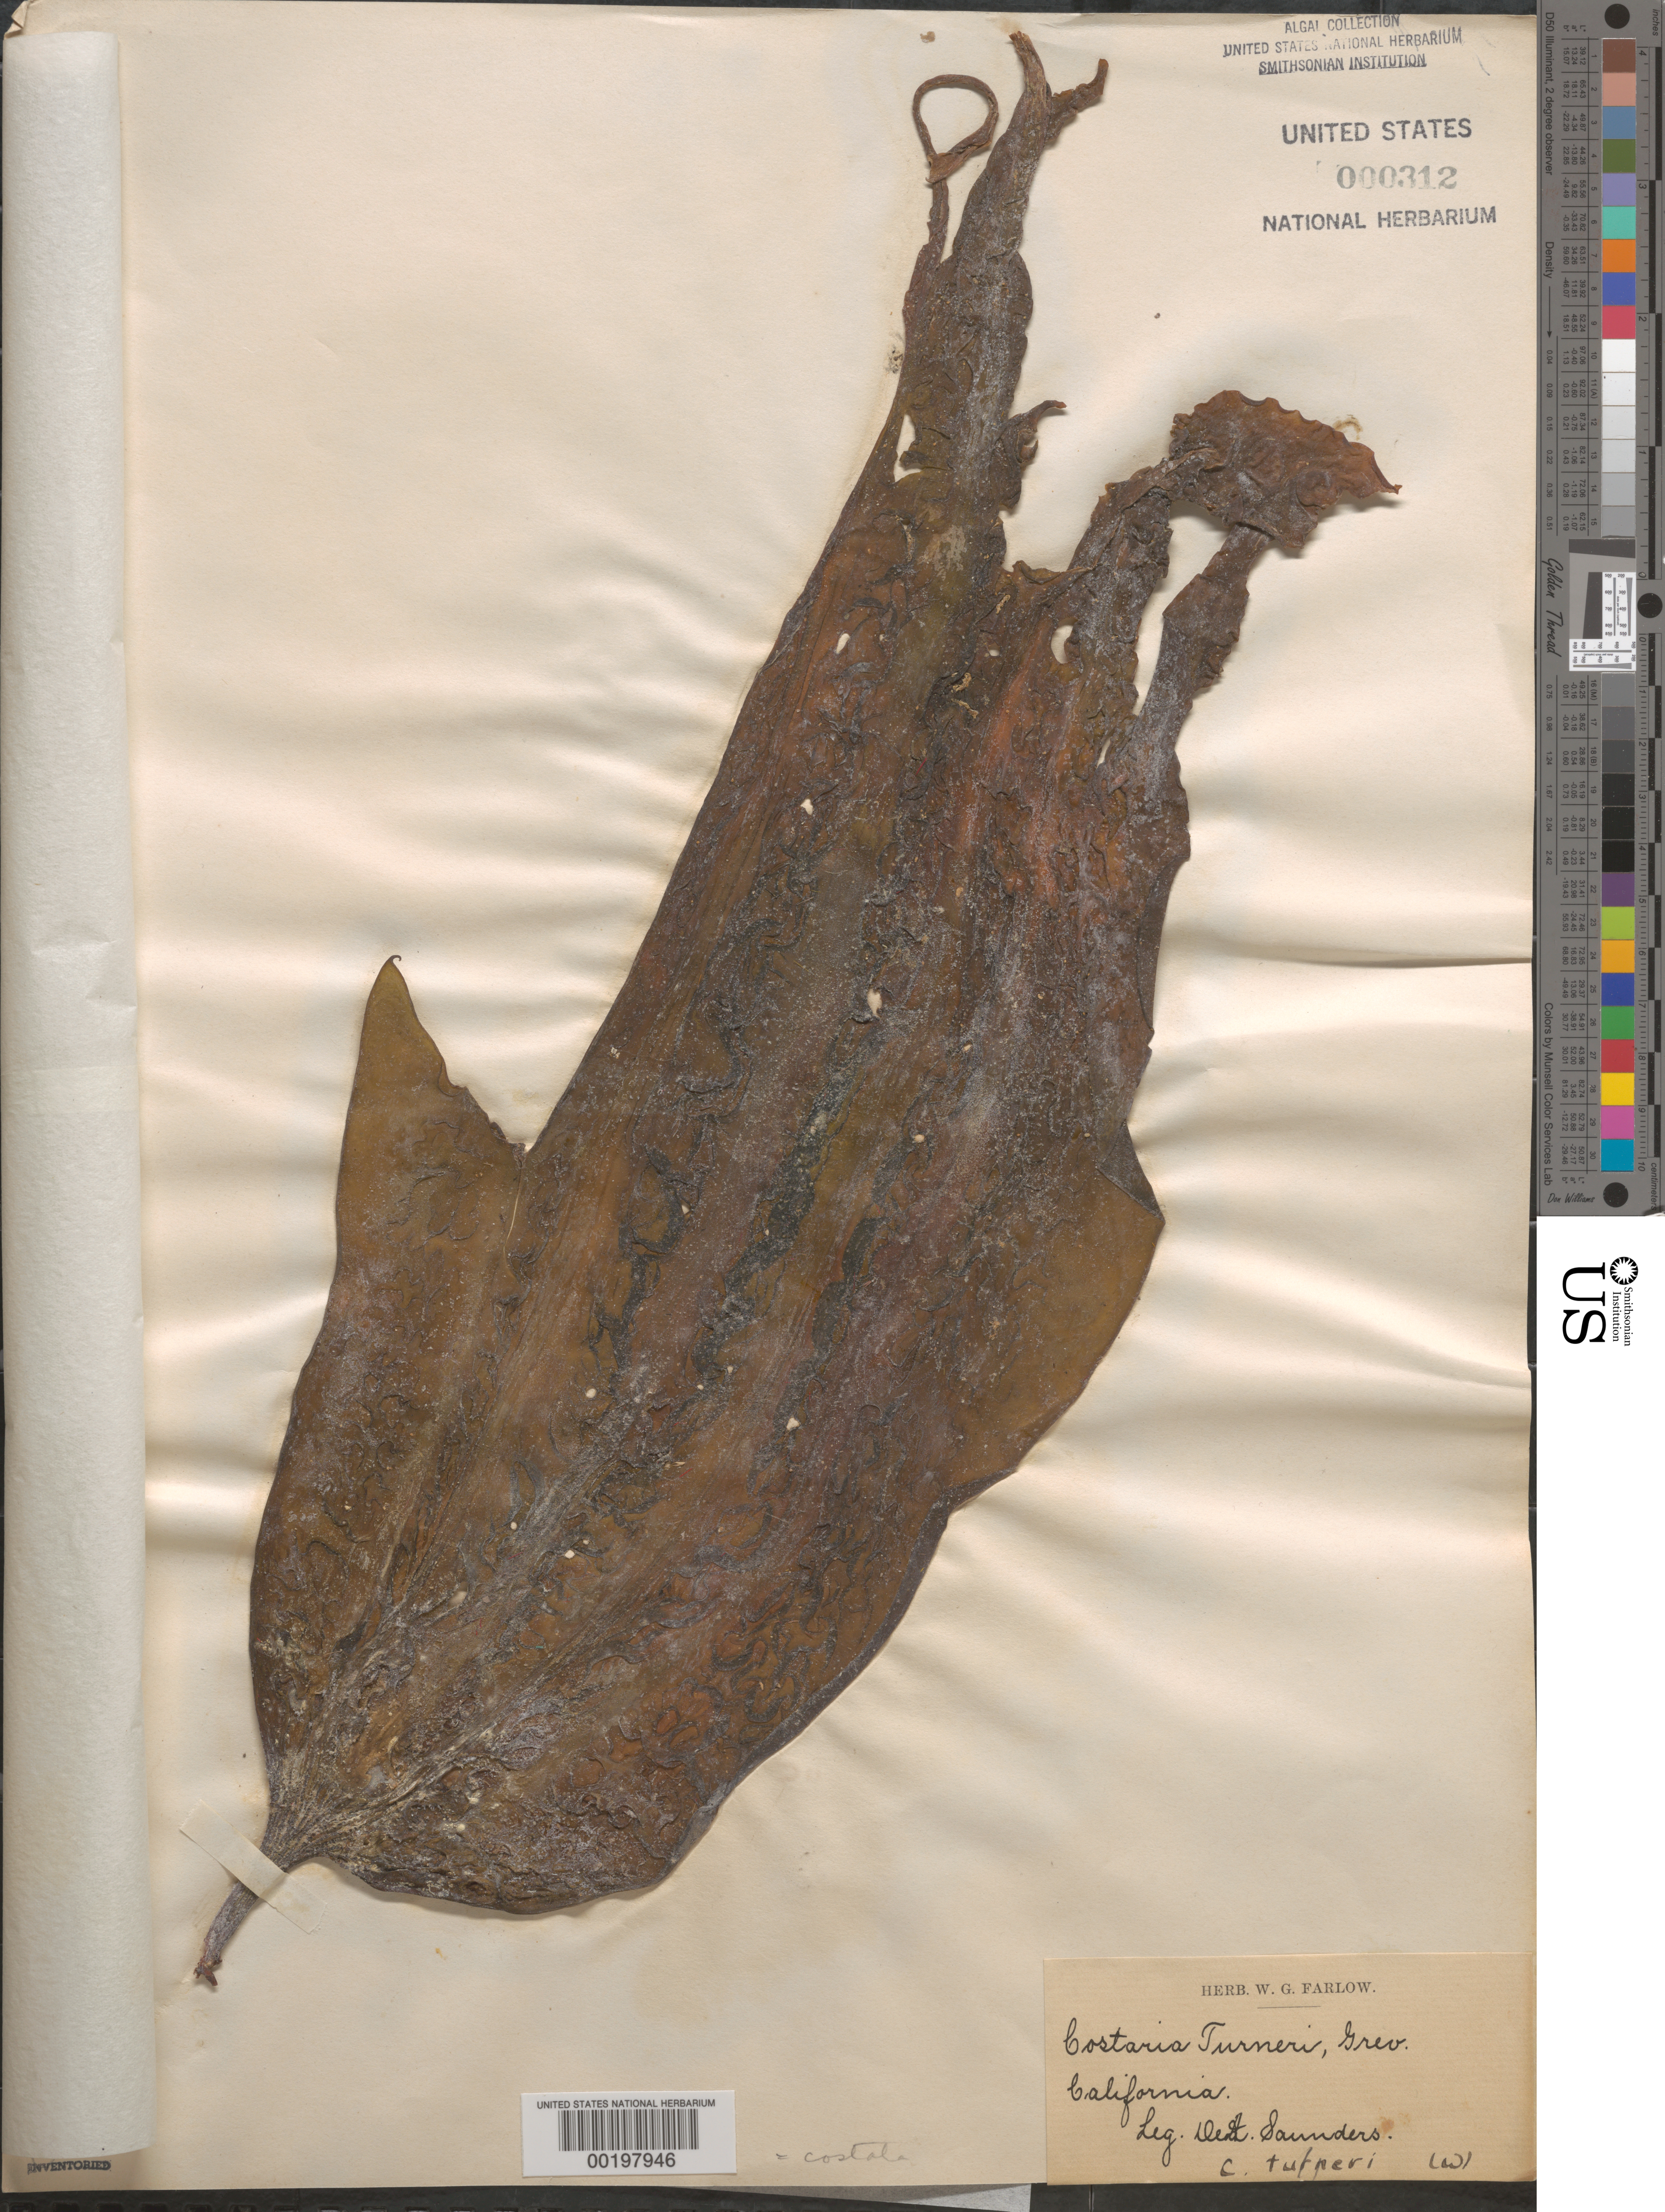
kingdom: Chromista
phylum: Ochrophyta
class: Phaeophyceae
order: Laminariales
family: Costariaceae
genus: Costaria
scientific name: Costaria costata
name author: (C. Agardh) D.A. Saunders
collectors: D. Saunders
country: United States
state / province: California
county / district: San Diego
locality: False Bay, San Diego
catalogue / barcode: US 312